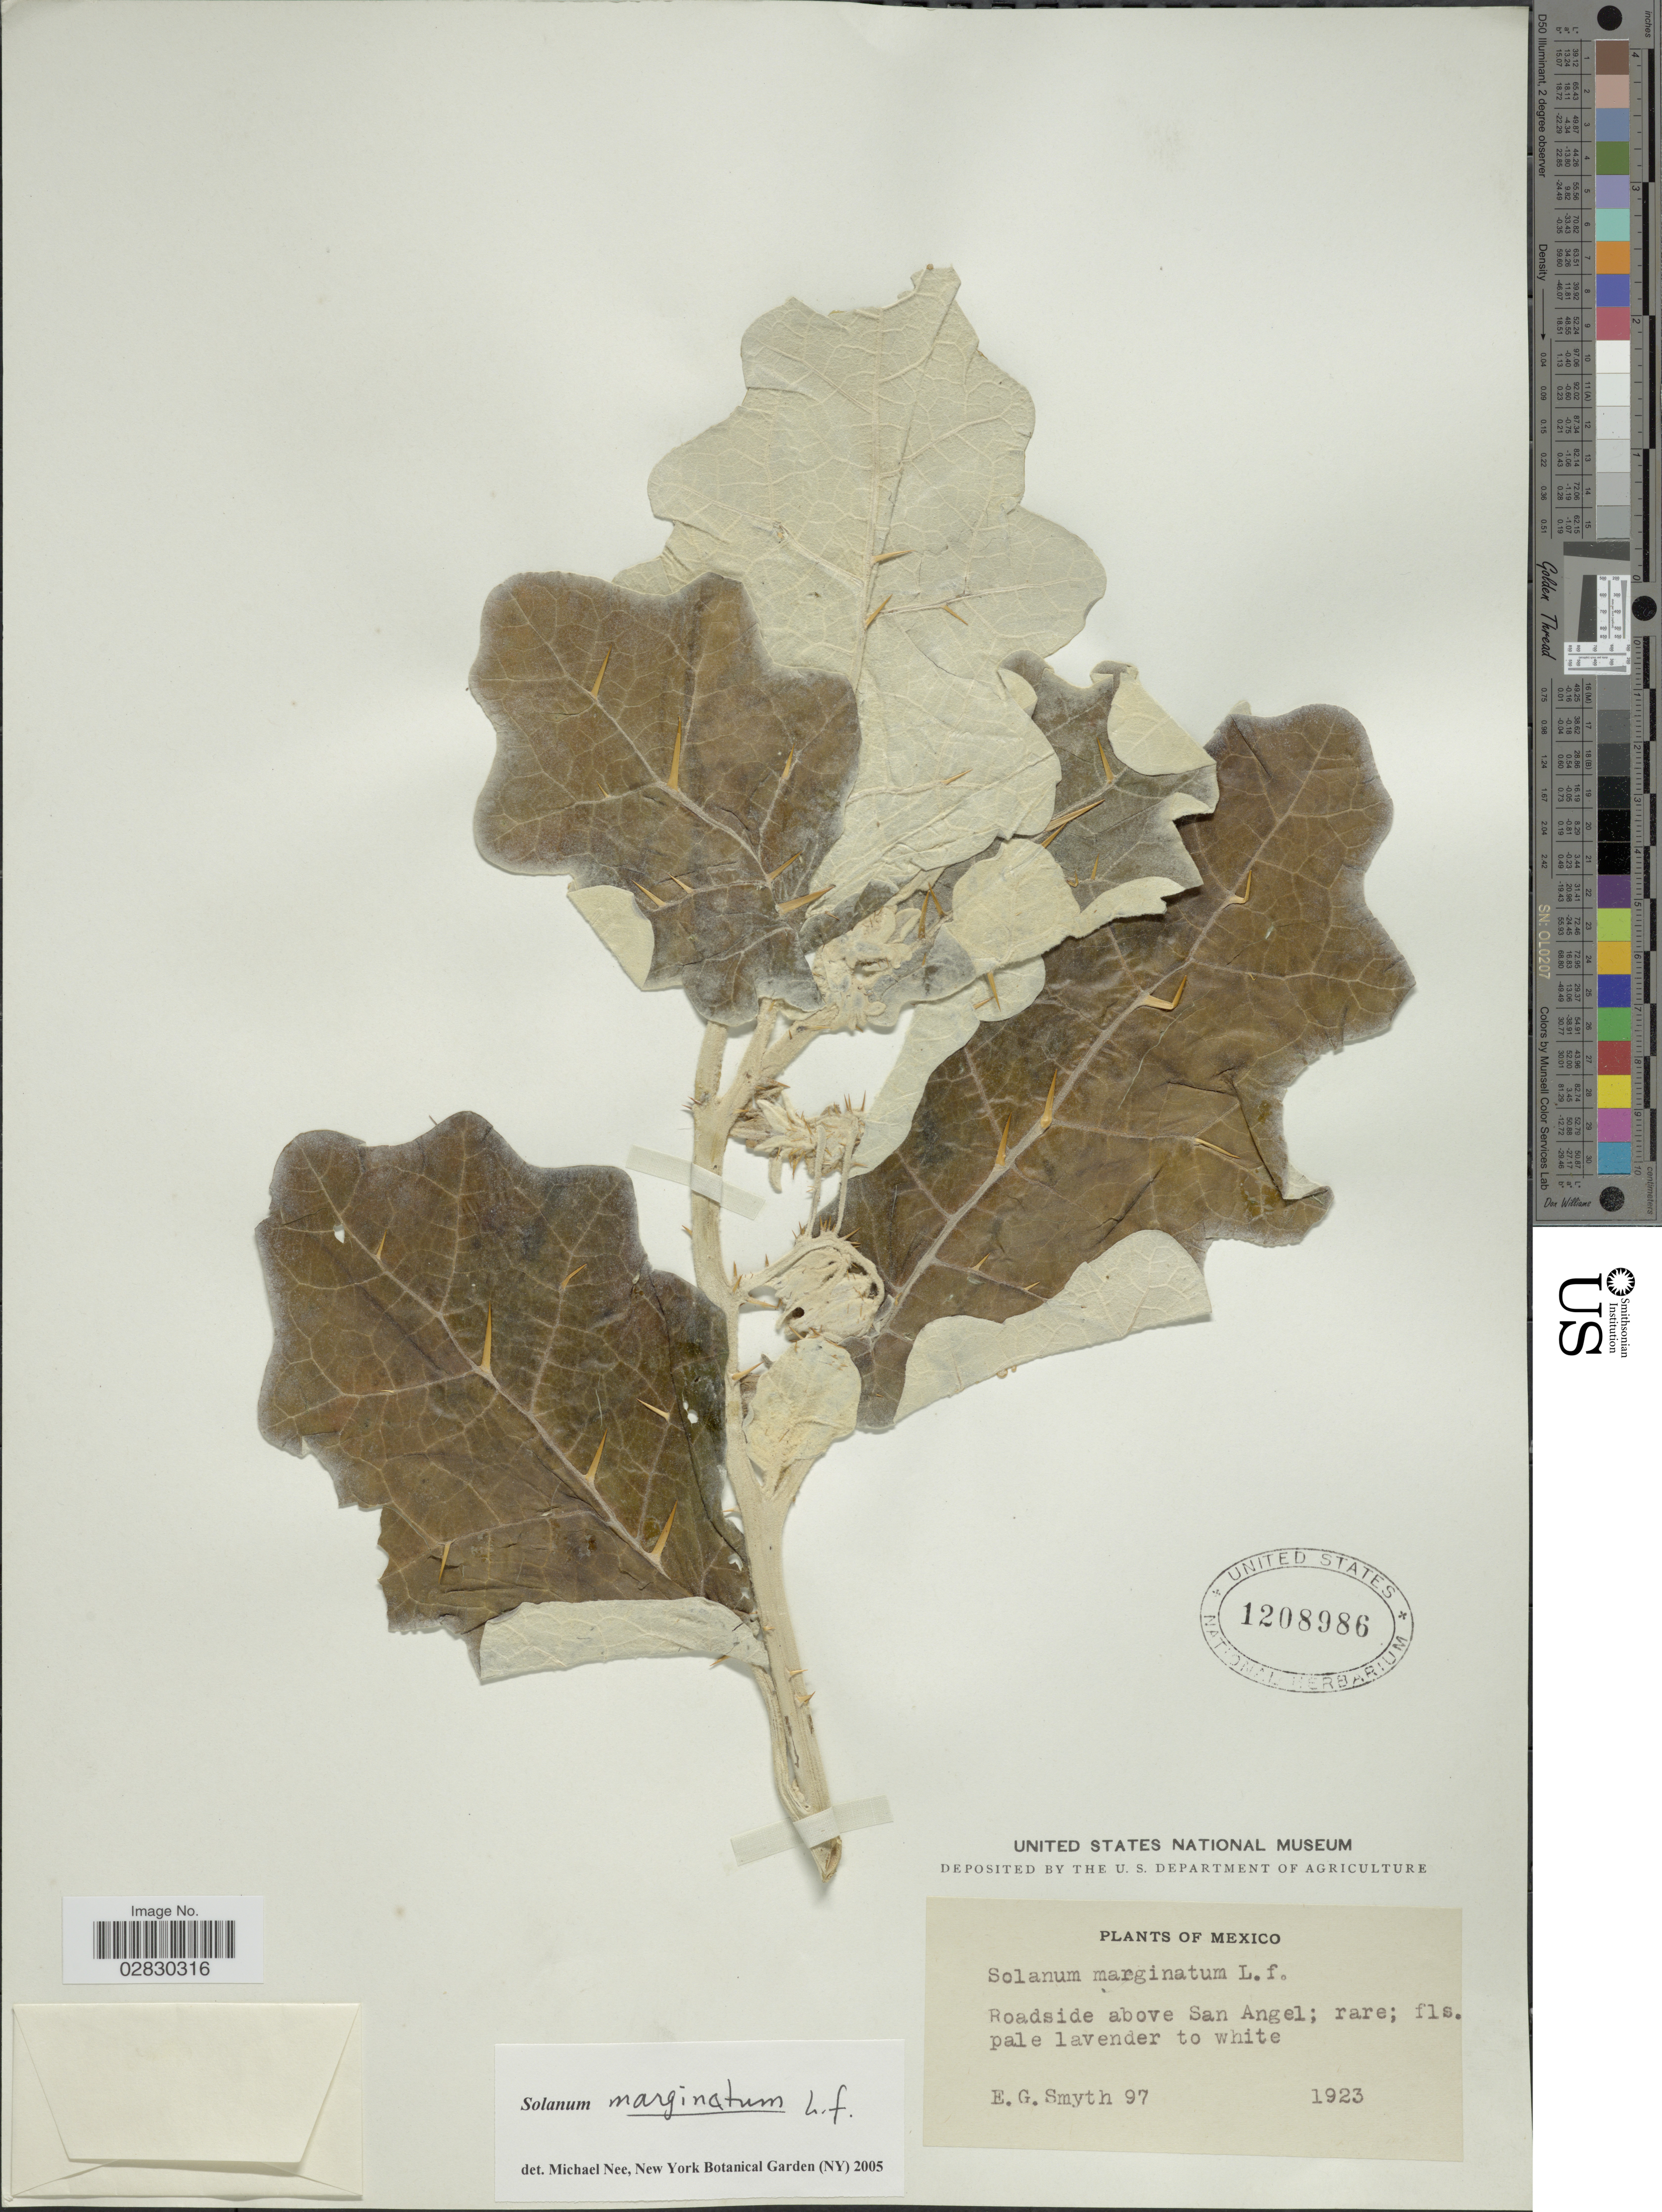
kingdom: Plantae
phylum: Tracheophyta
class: Magnoliopsida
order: Solanales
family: Solanaceae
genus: Solanum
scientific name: Solanum marginatum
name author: L. f.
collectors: E. Smyth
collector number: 97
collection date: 1923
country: Mexico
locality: Roadside above San Angel.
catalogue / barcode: US 1208986